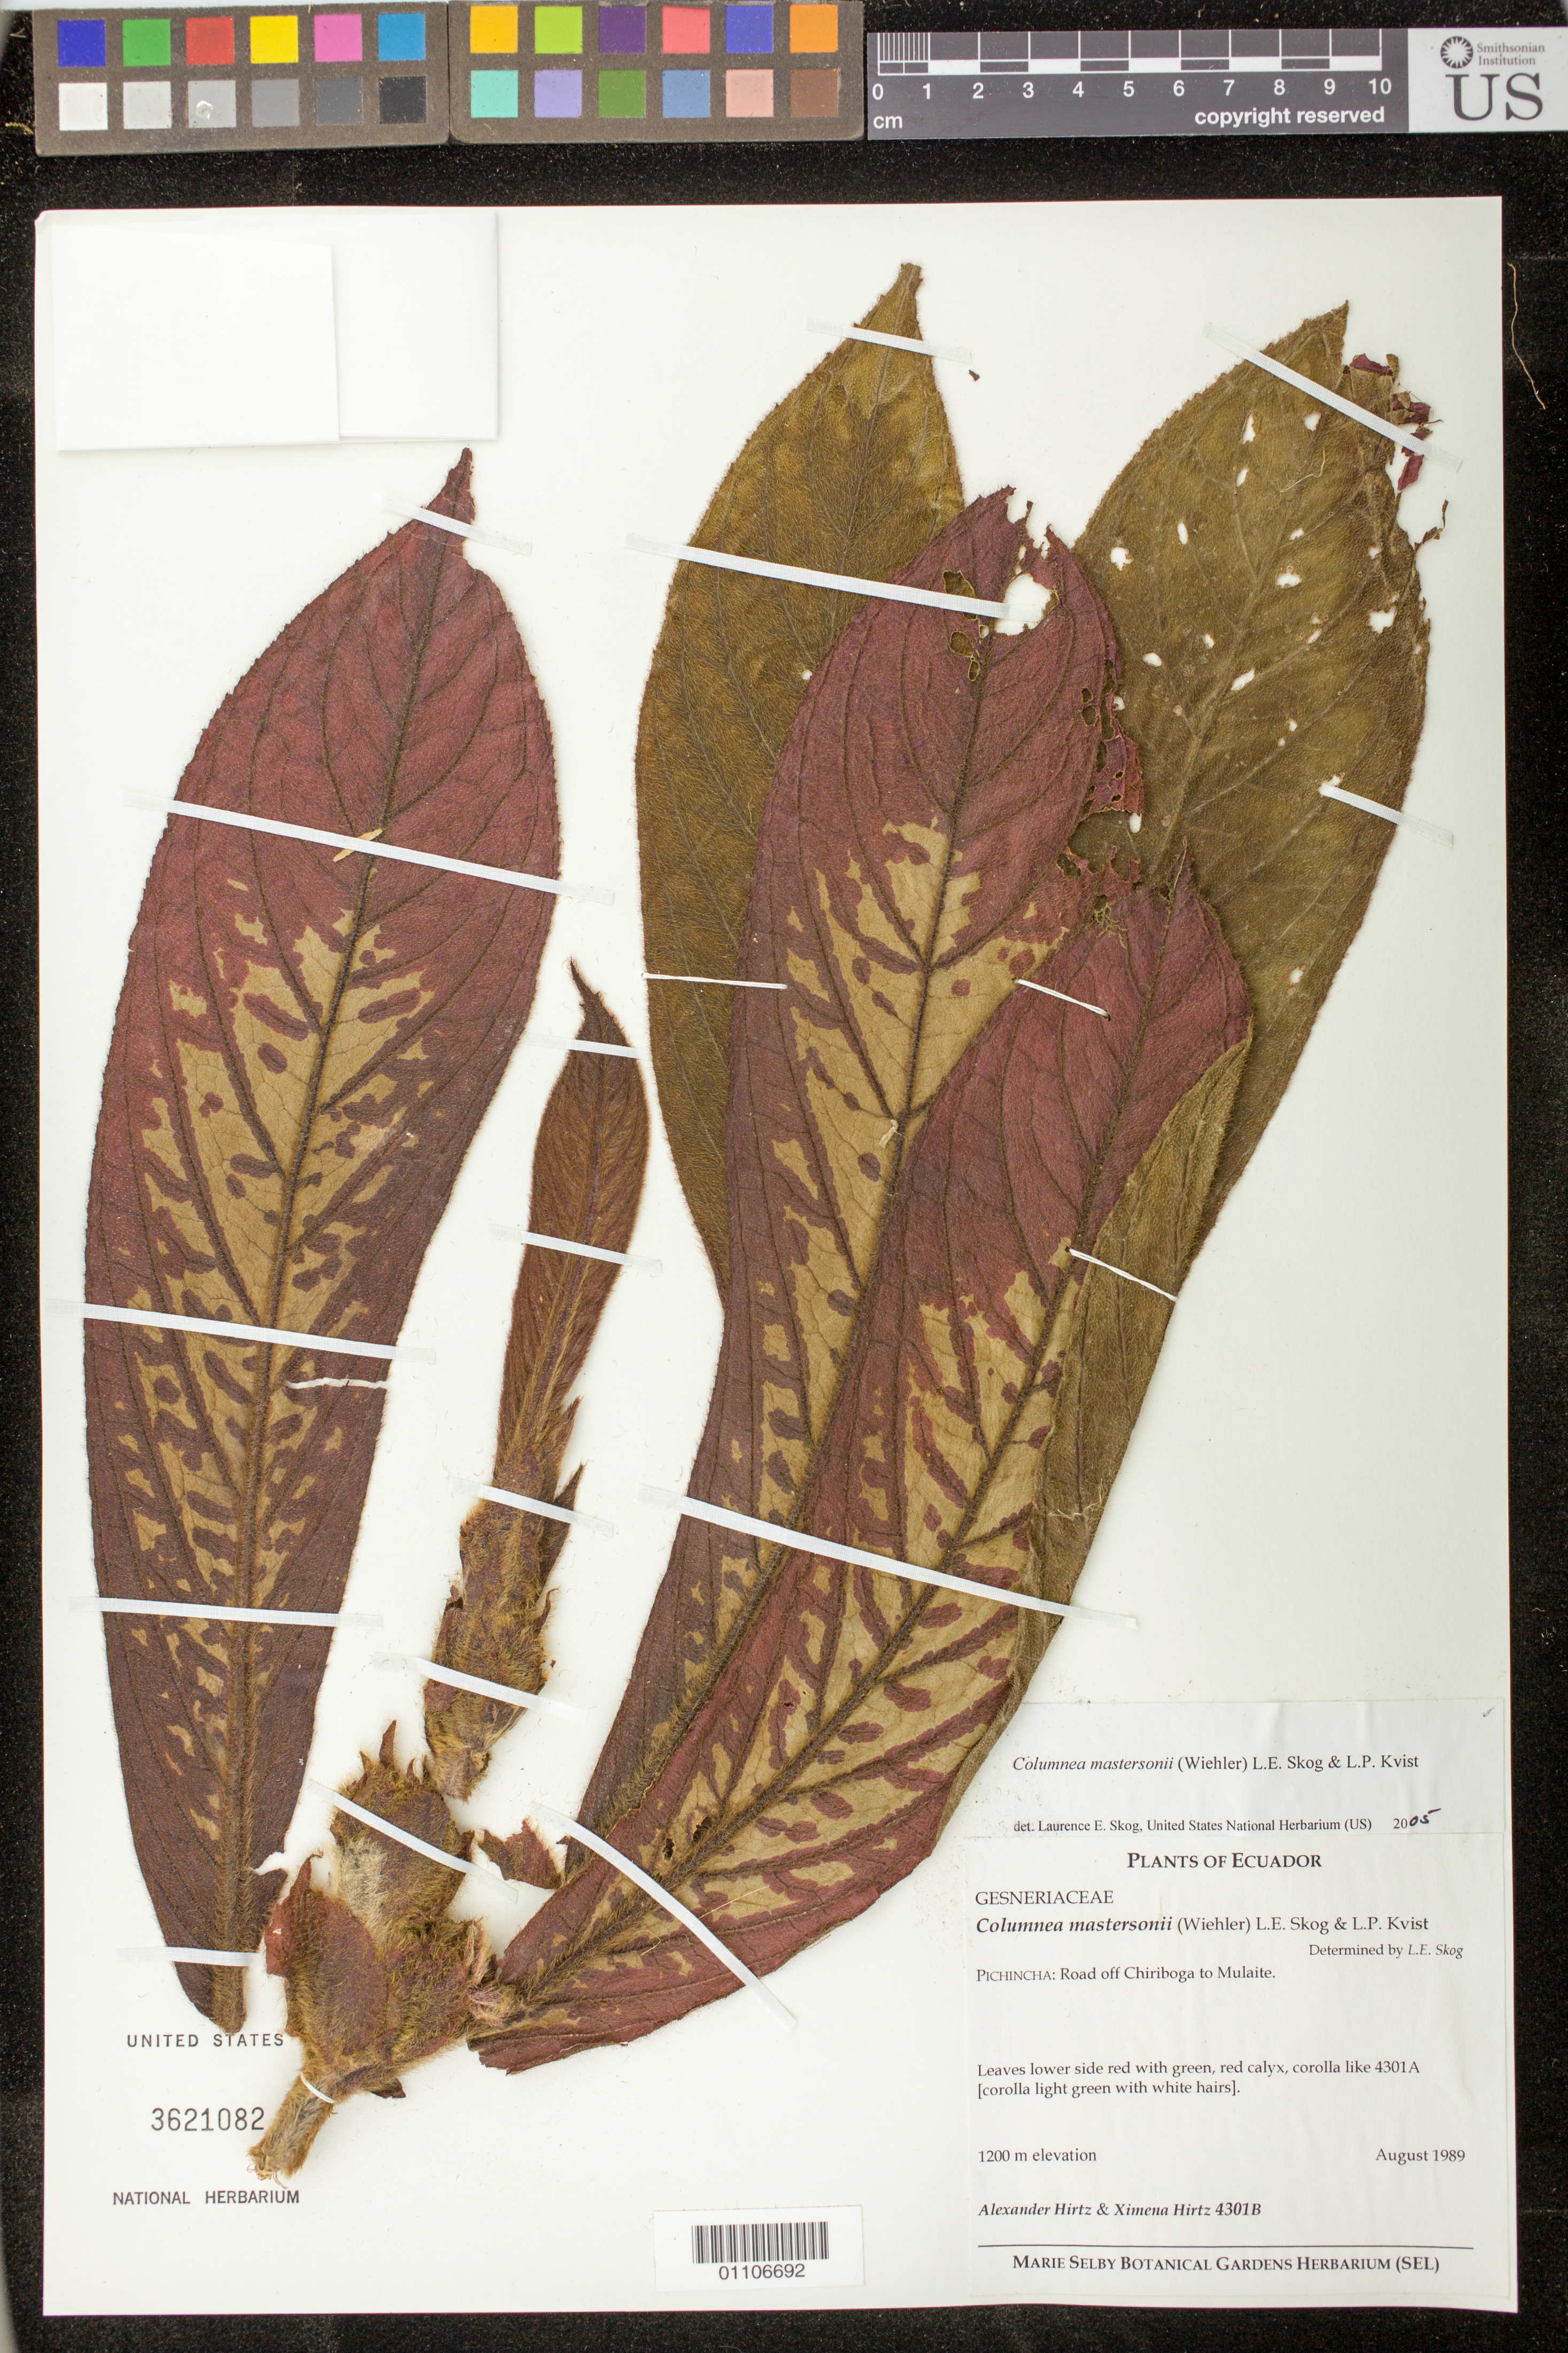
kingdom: Plantae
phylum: Tracheophyta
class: Magnoliopsida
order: Lamiales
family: Gesneriaceae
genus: Columnea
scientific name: Columnea mastersonii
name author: (Wiehler) L.E. Skog & L.P. Kvist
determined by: Skog, Laurence E.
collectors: A. Hirtz & X. Hirtz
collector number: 4301 B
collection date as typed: Aug 1989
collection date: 1989-08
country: Ecuador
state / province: Pichincha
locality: Road off Chiriboga to Mulaite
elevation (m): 1200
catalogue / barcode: US 3621082